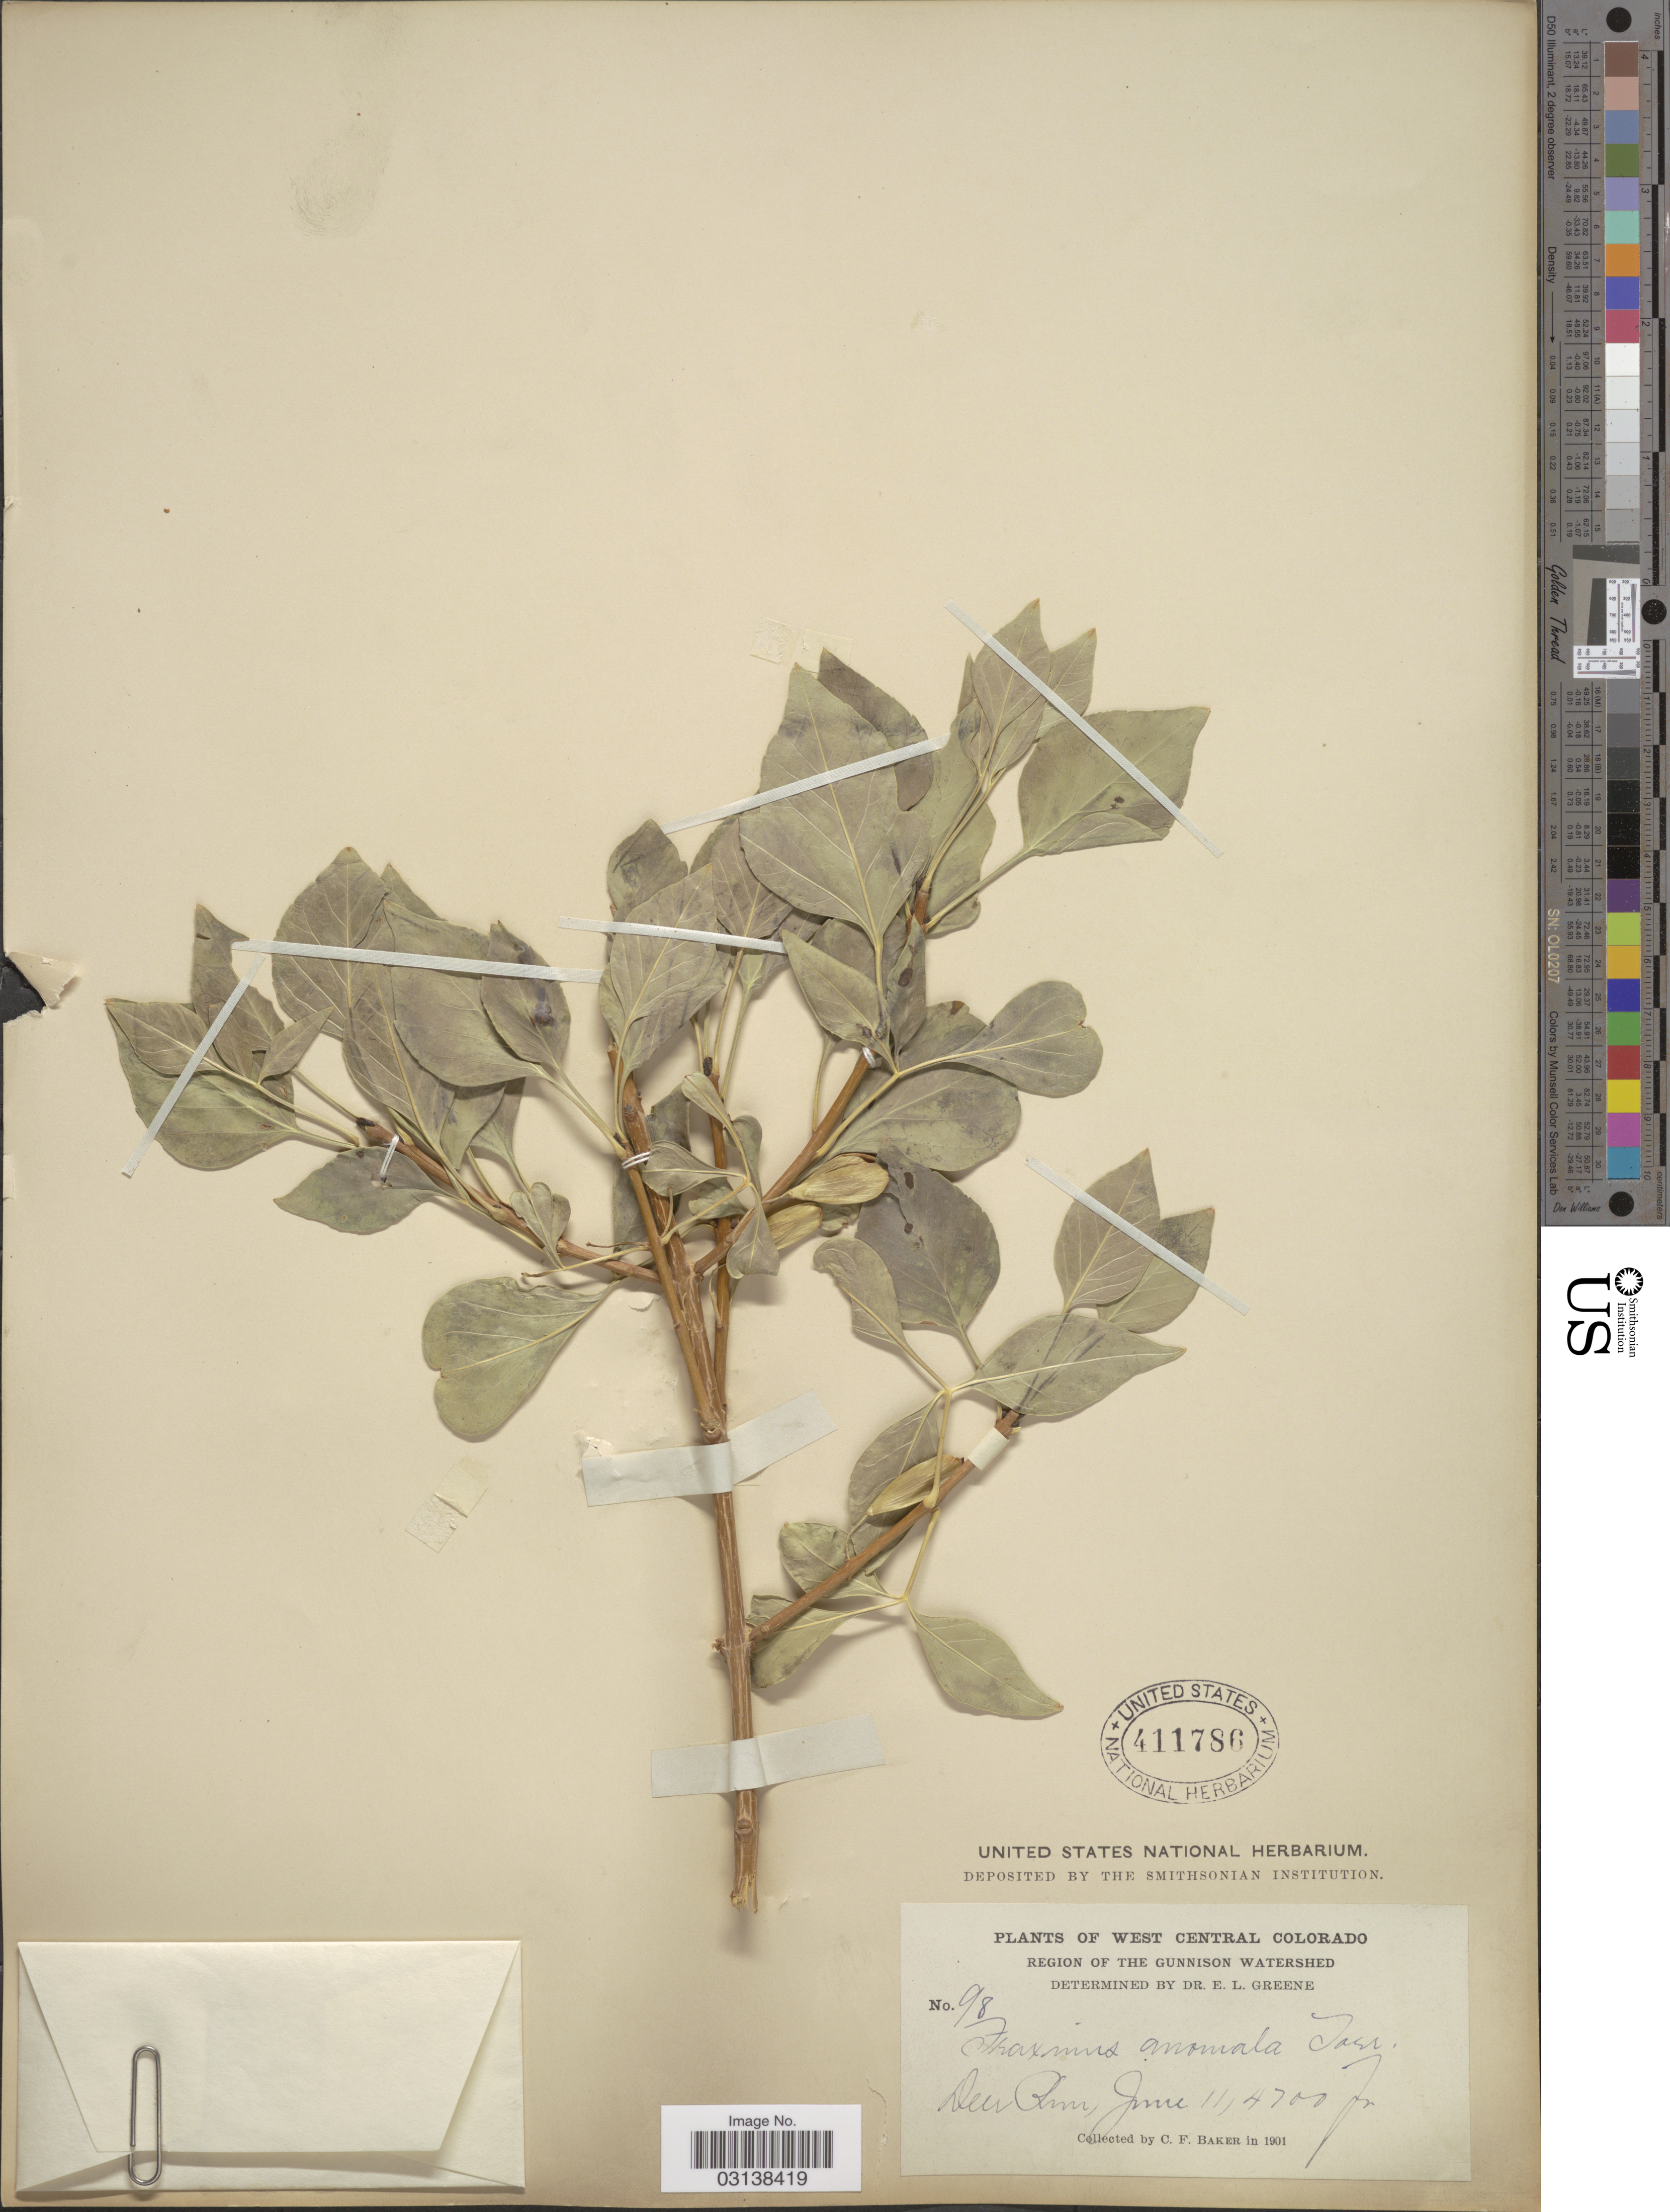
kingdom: Plantae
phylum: Tracheophyta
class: Magnoliopsida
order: Lamiales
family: Oleaceae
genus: Fraxinus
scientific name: Fraxinus anomala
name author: Torr. ex S. Watson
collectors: C. F. Baker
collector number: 98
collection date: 1901-06-11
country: United States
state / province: Colorado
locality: West Central Colorado, Region of the Gunnison Watershed, Deer Run.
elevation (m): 1433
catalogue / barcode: US 411786